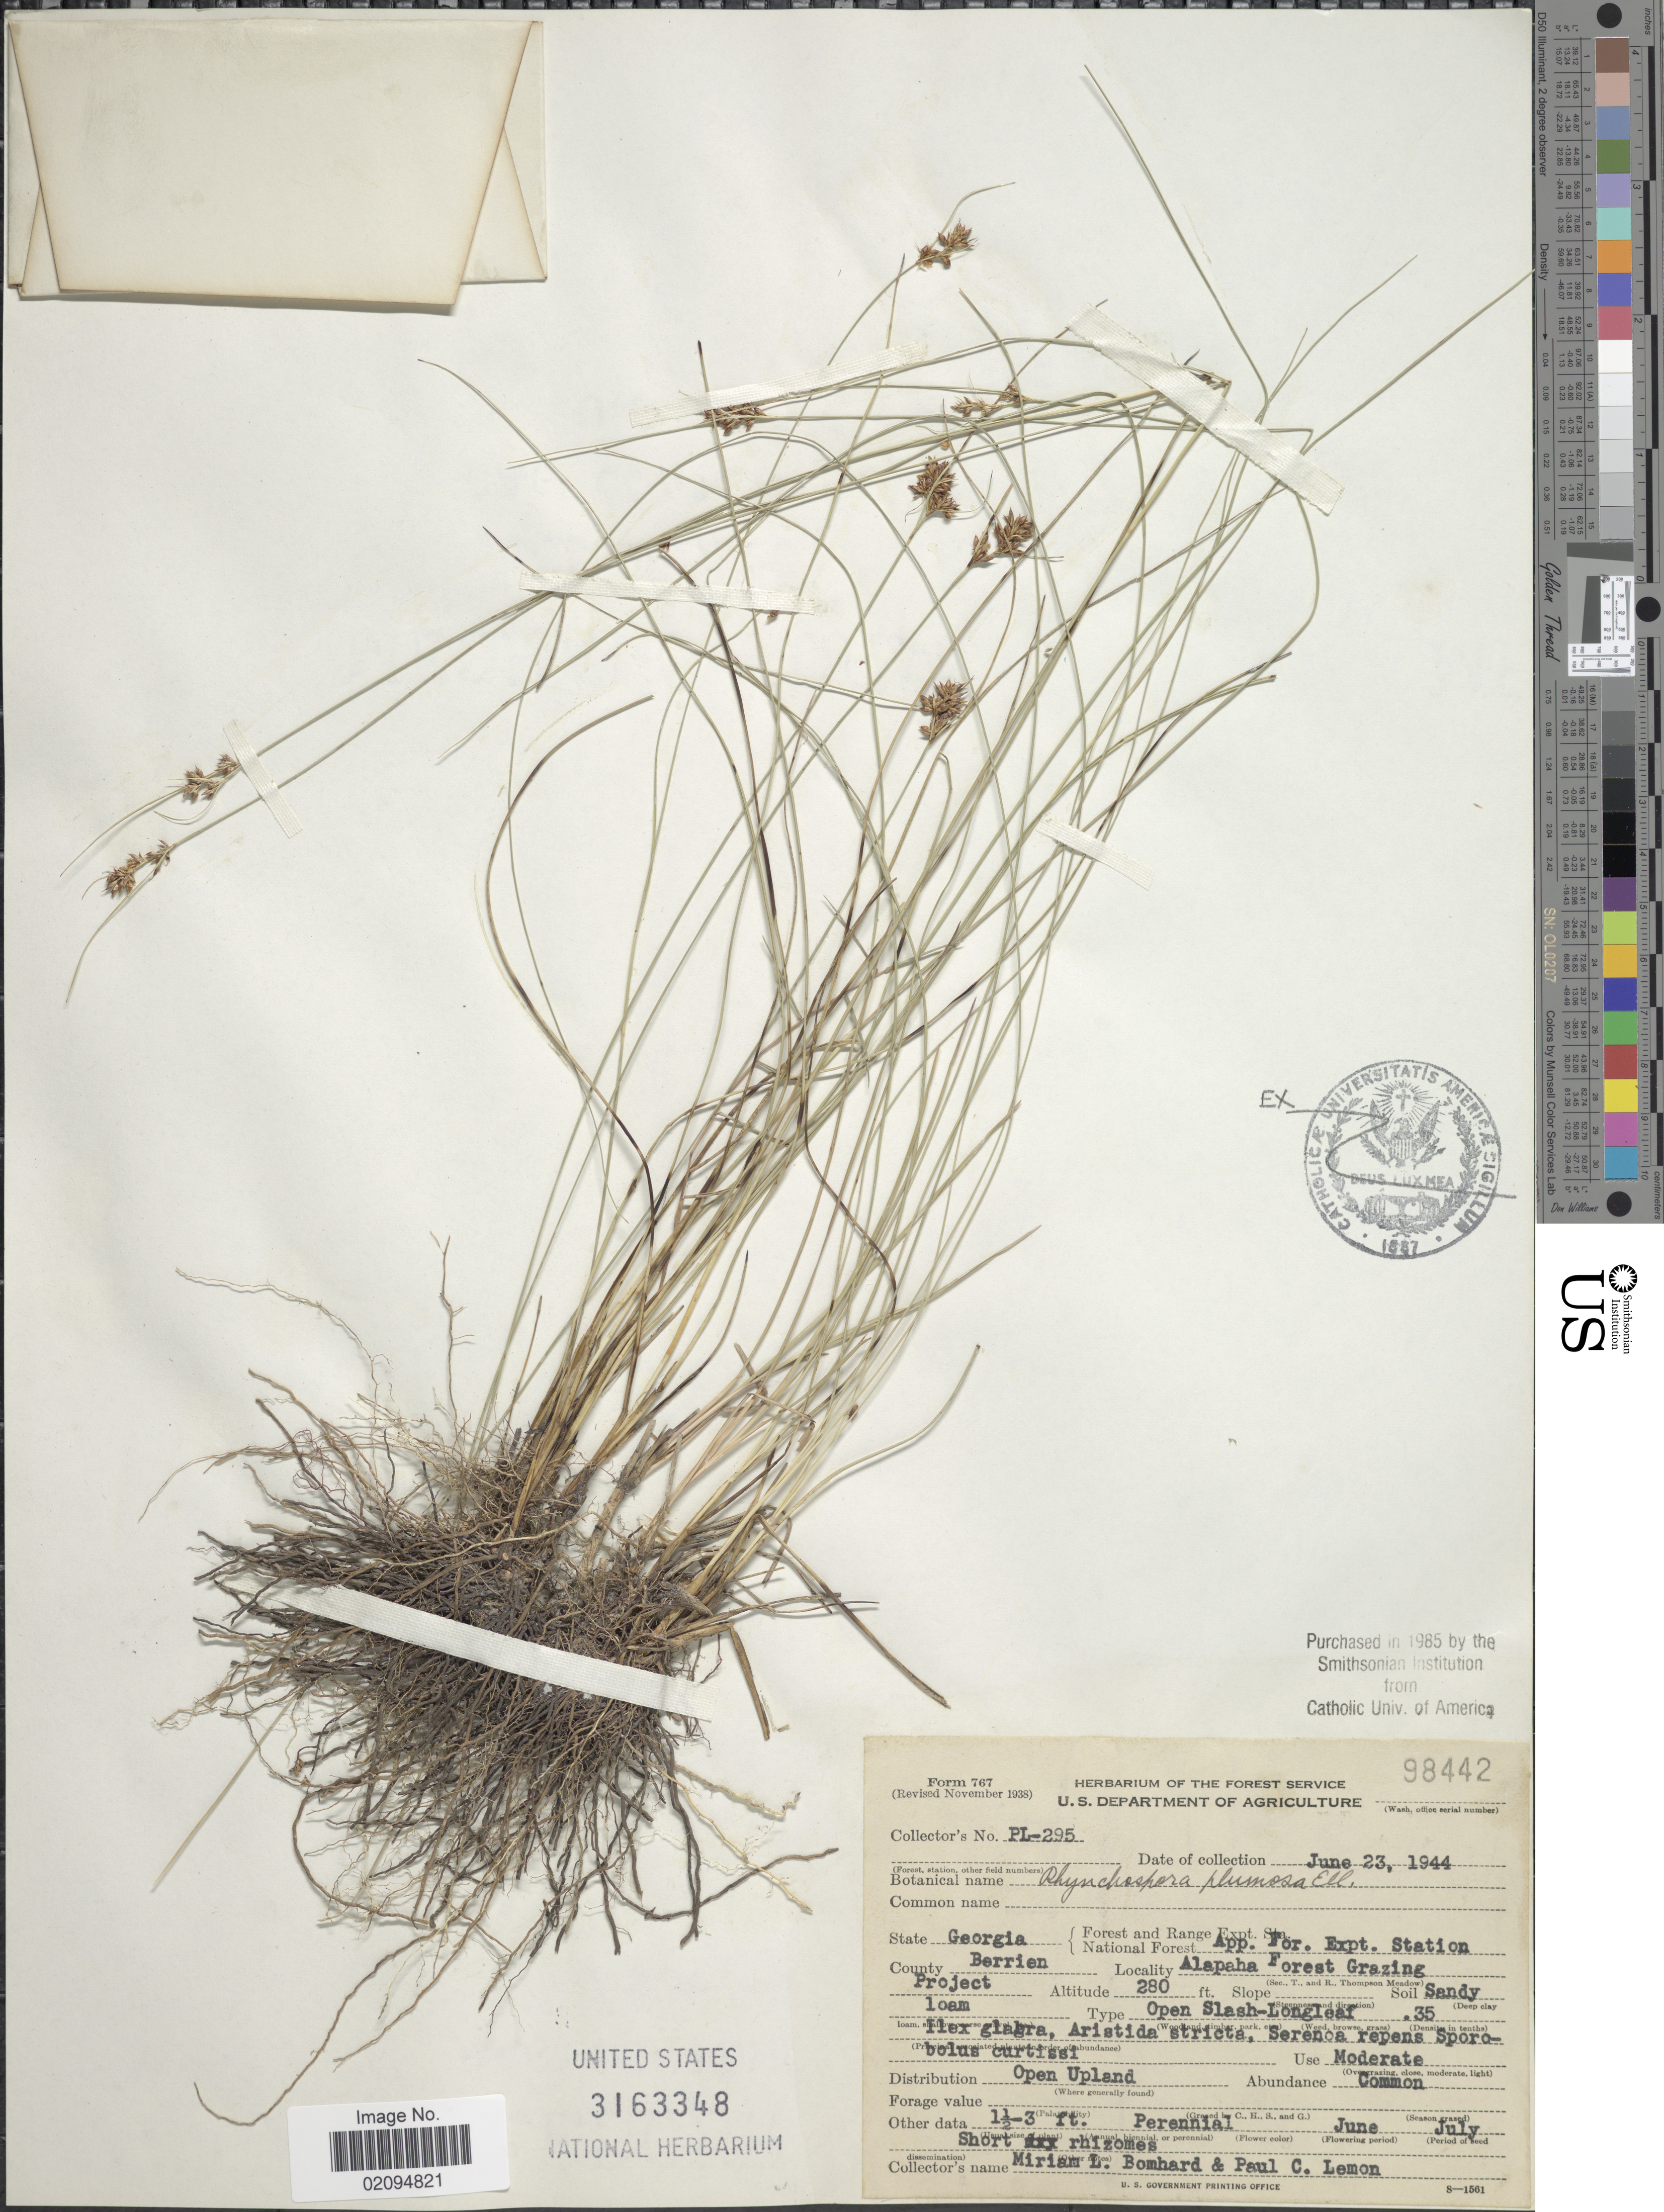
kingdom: Plantae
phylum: Tracheophyta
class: Liliopsida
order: Poales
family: Cyperaceae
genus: Rhynchospora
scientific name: Rhynchospora plumosa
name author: Elliott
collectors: M. Bomhard & P. Lemon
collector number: PL-295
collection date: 1944-06-23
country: United States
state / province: Georgia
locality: Foresst Range Expt. Sta. National Forest. App. For. Expt. Station. County Berrien, Alapaha Forest Grazing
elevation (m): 85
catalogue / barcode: US 3163348